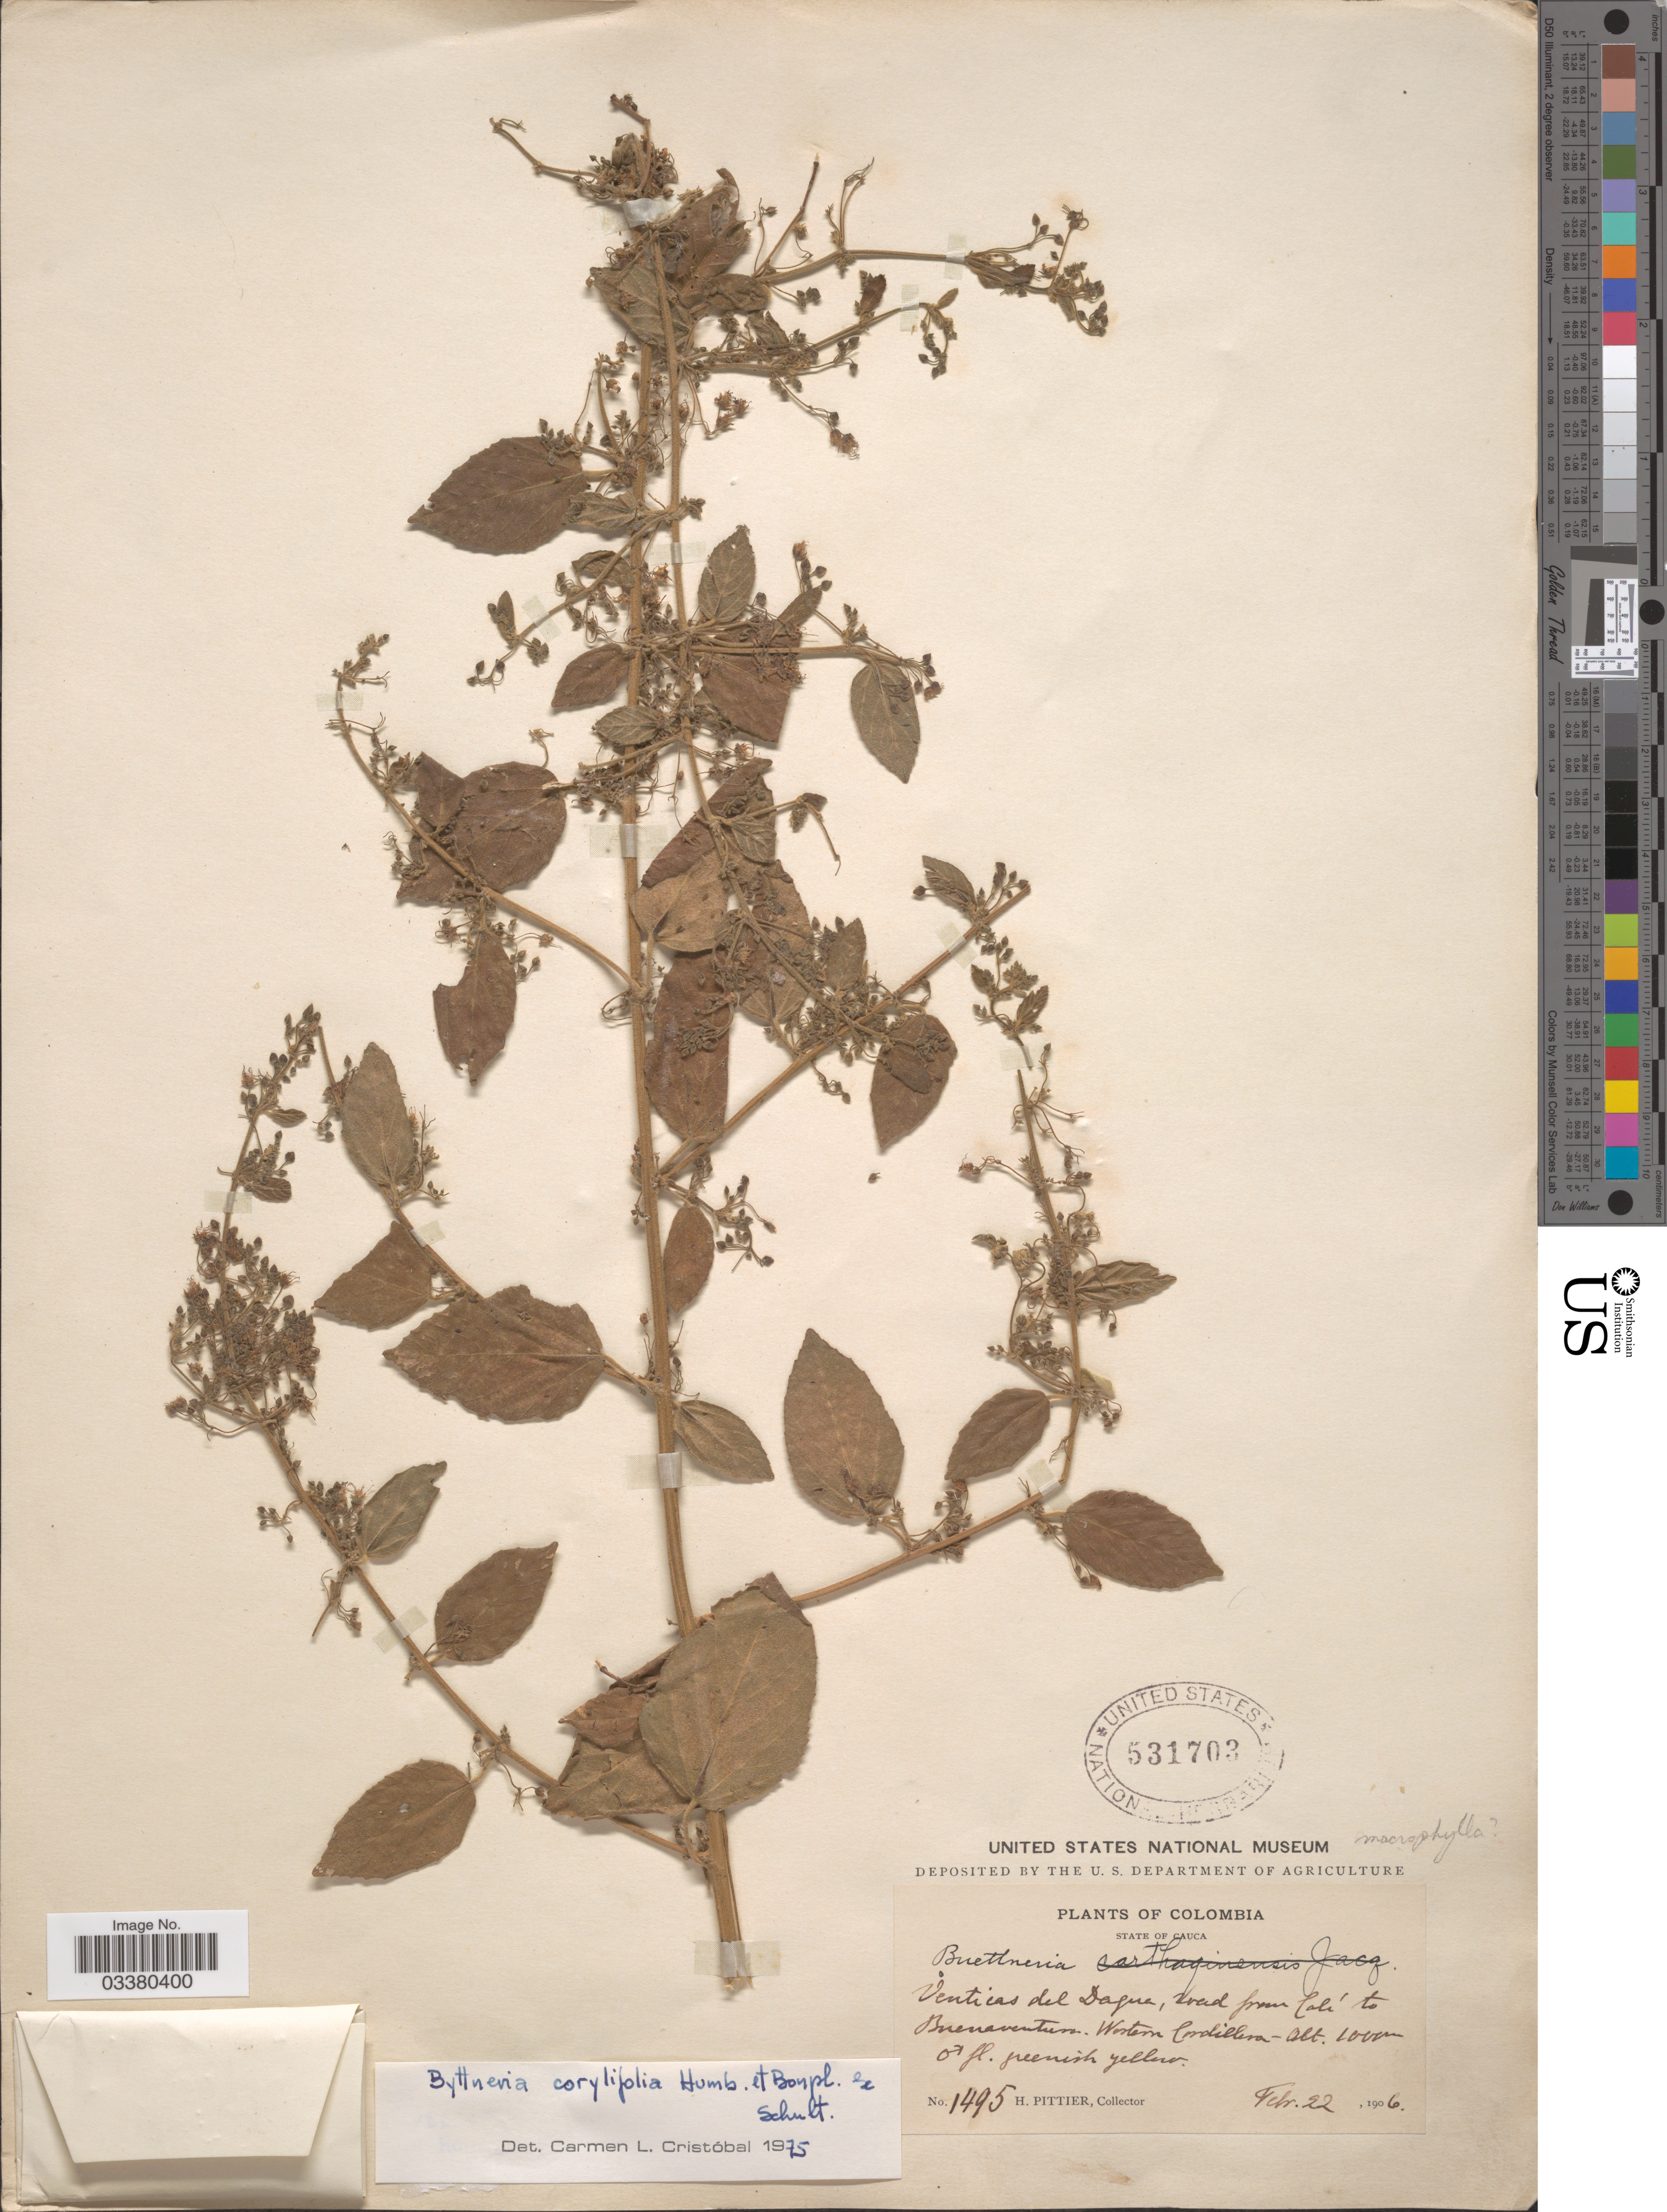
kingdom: Plantae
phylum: Tracheophyta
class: Magnoliopsida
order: Malvales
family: Malvaceae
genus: Byttneria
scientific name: Byttneria corylifolia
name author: Humb. & Bonpl. ex Schult.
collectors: H. F. Pittier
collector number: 1495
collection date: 1906-02-22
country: Colombia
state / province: Cauca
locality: Venticas del Dagua, road from Calí to Buenaventura. Western Cordillera.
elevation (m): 1000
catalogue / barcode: US 531703